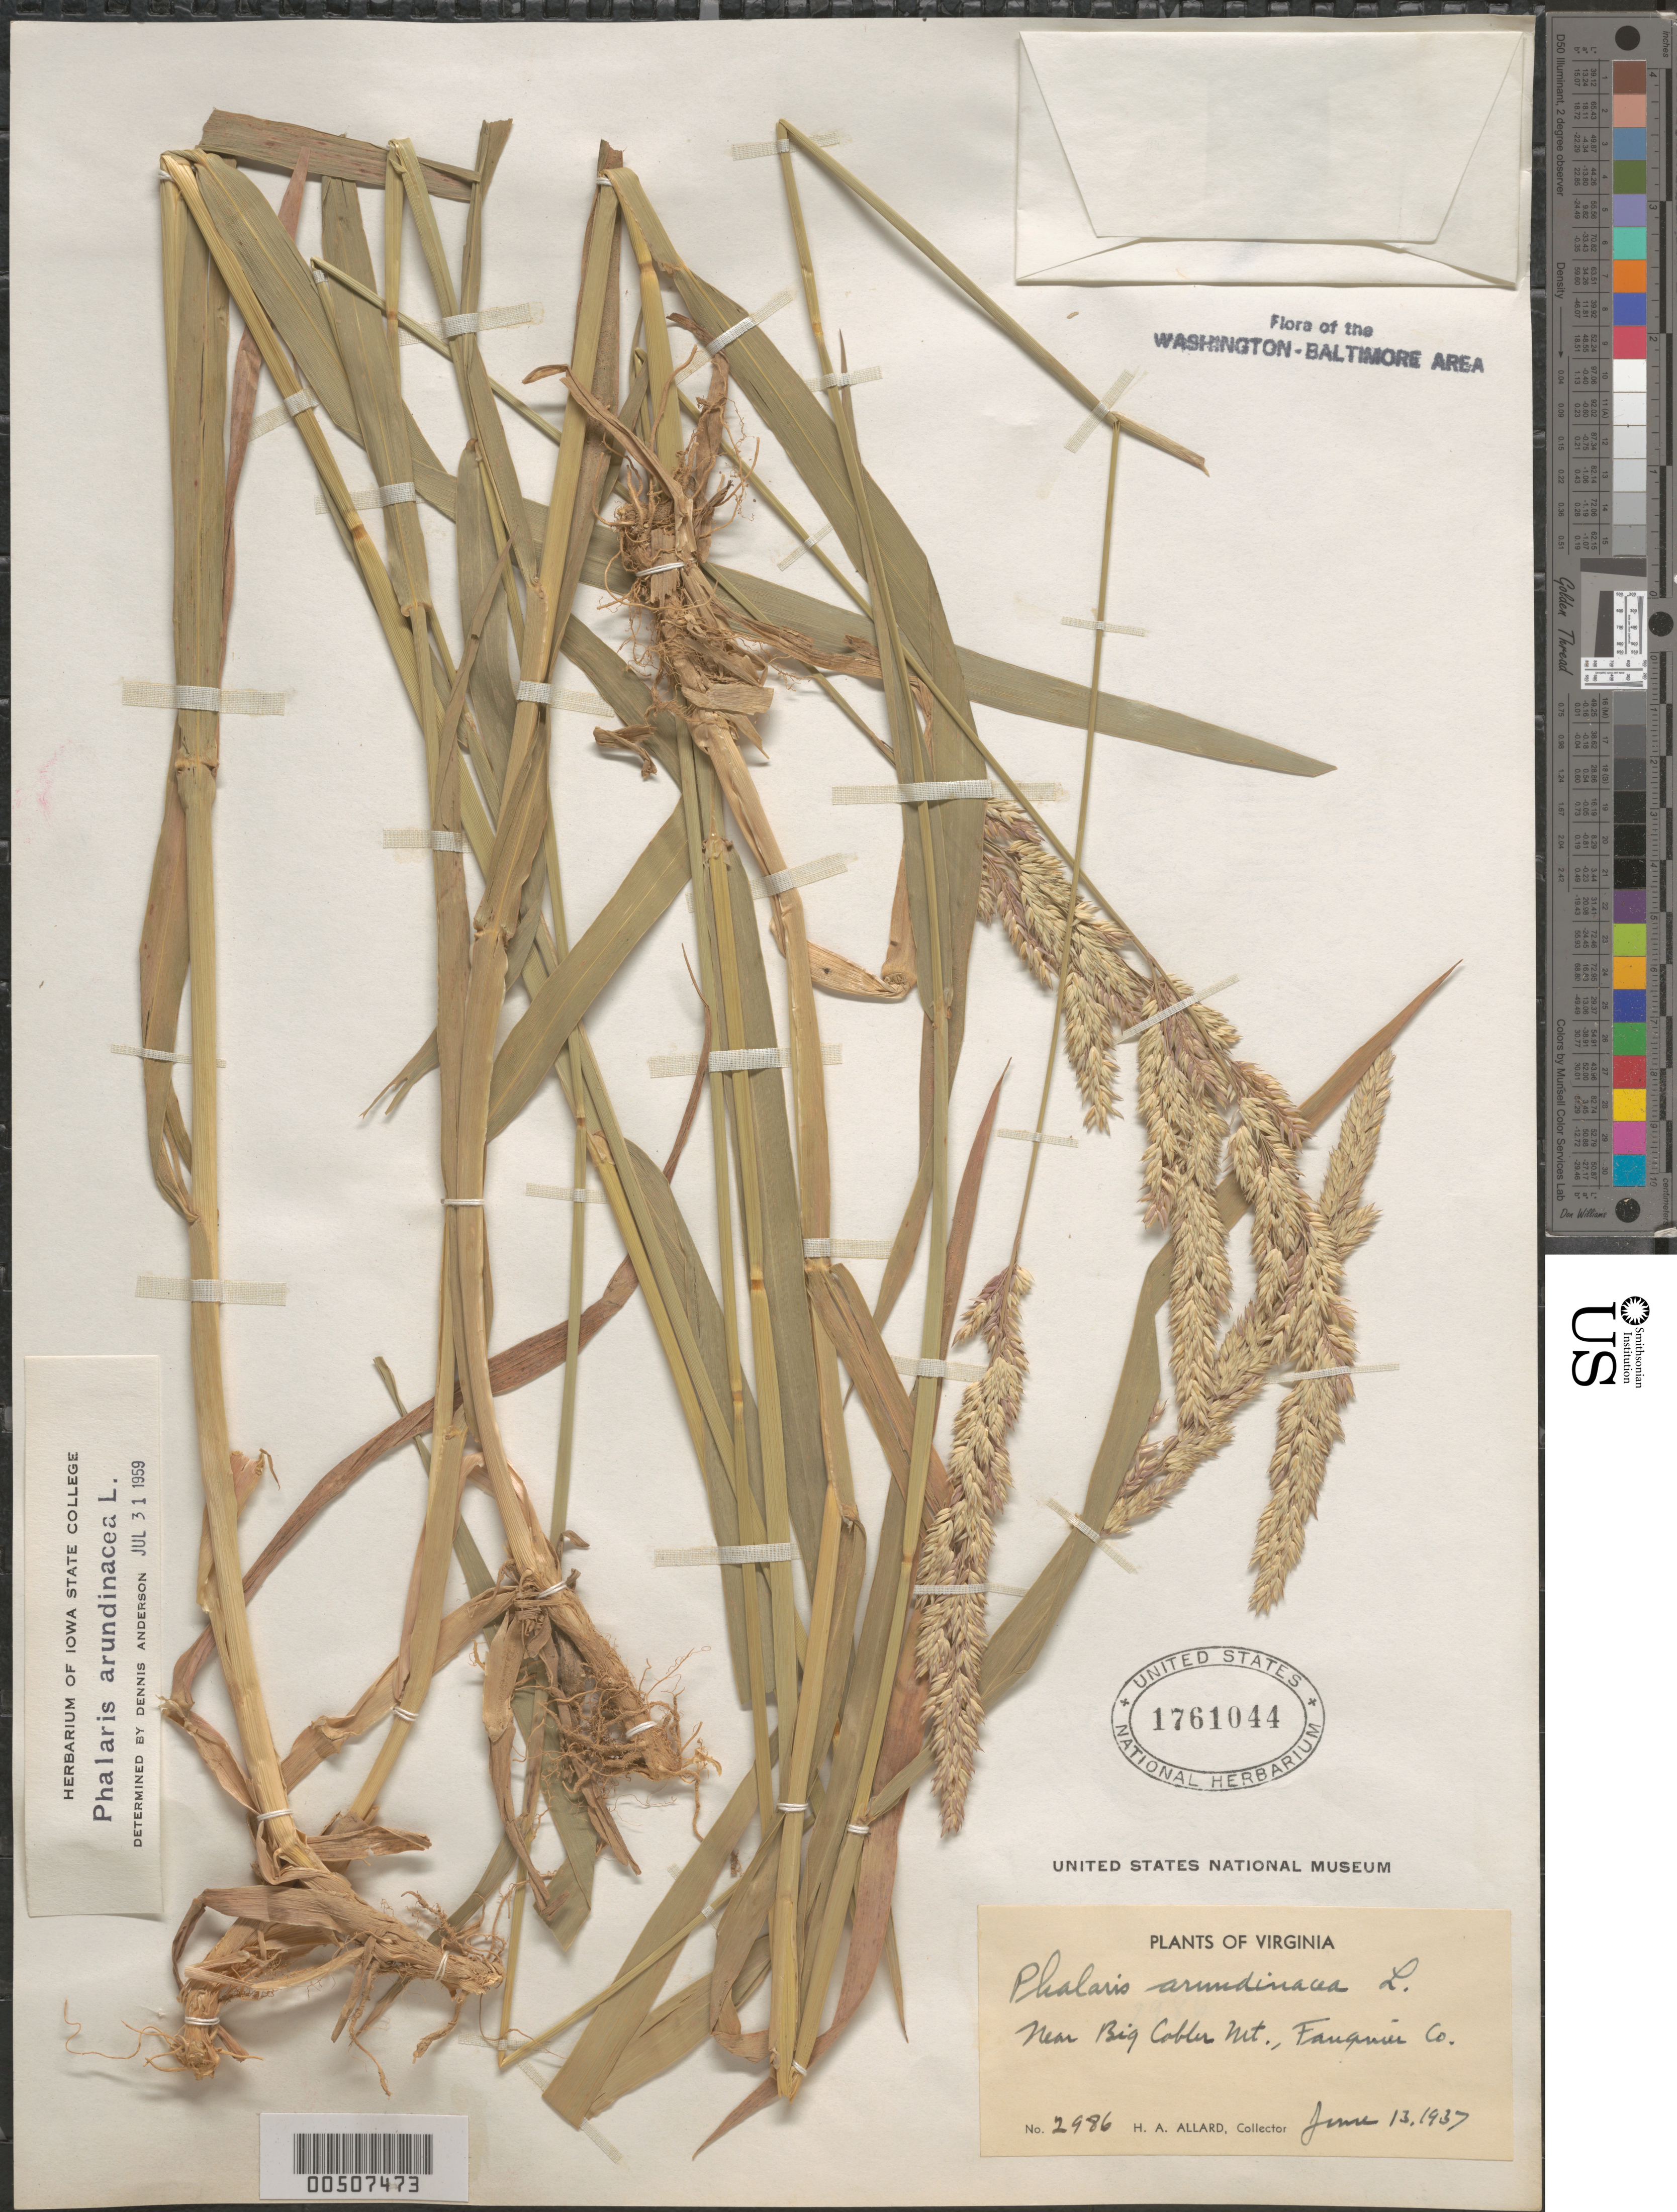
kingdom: Plantae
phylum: Tracheophyta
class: Liliopsida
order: Poales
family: Poaceae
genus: Phalaris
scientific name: Phalaris arundinacea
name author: L.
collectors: H. A. Allard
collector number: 2986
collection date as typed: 13 Jun 1937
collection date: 1937-06-13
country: United States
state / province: Virginia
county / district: Fauquier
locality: Near Big Cobler Mt.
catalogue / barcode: US 1761044